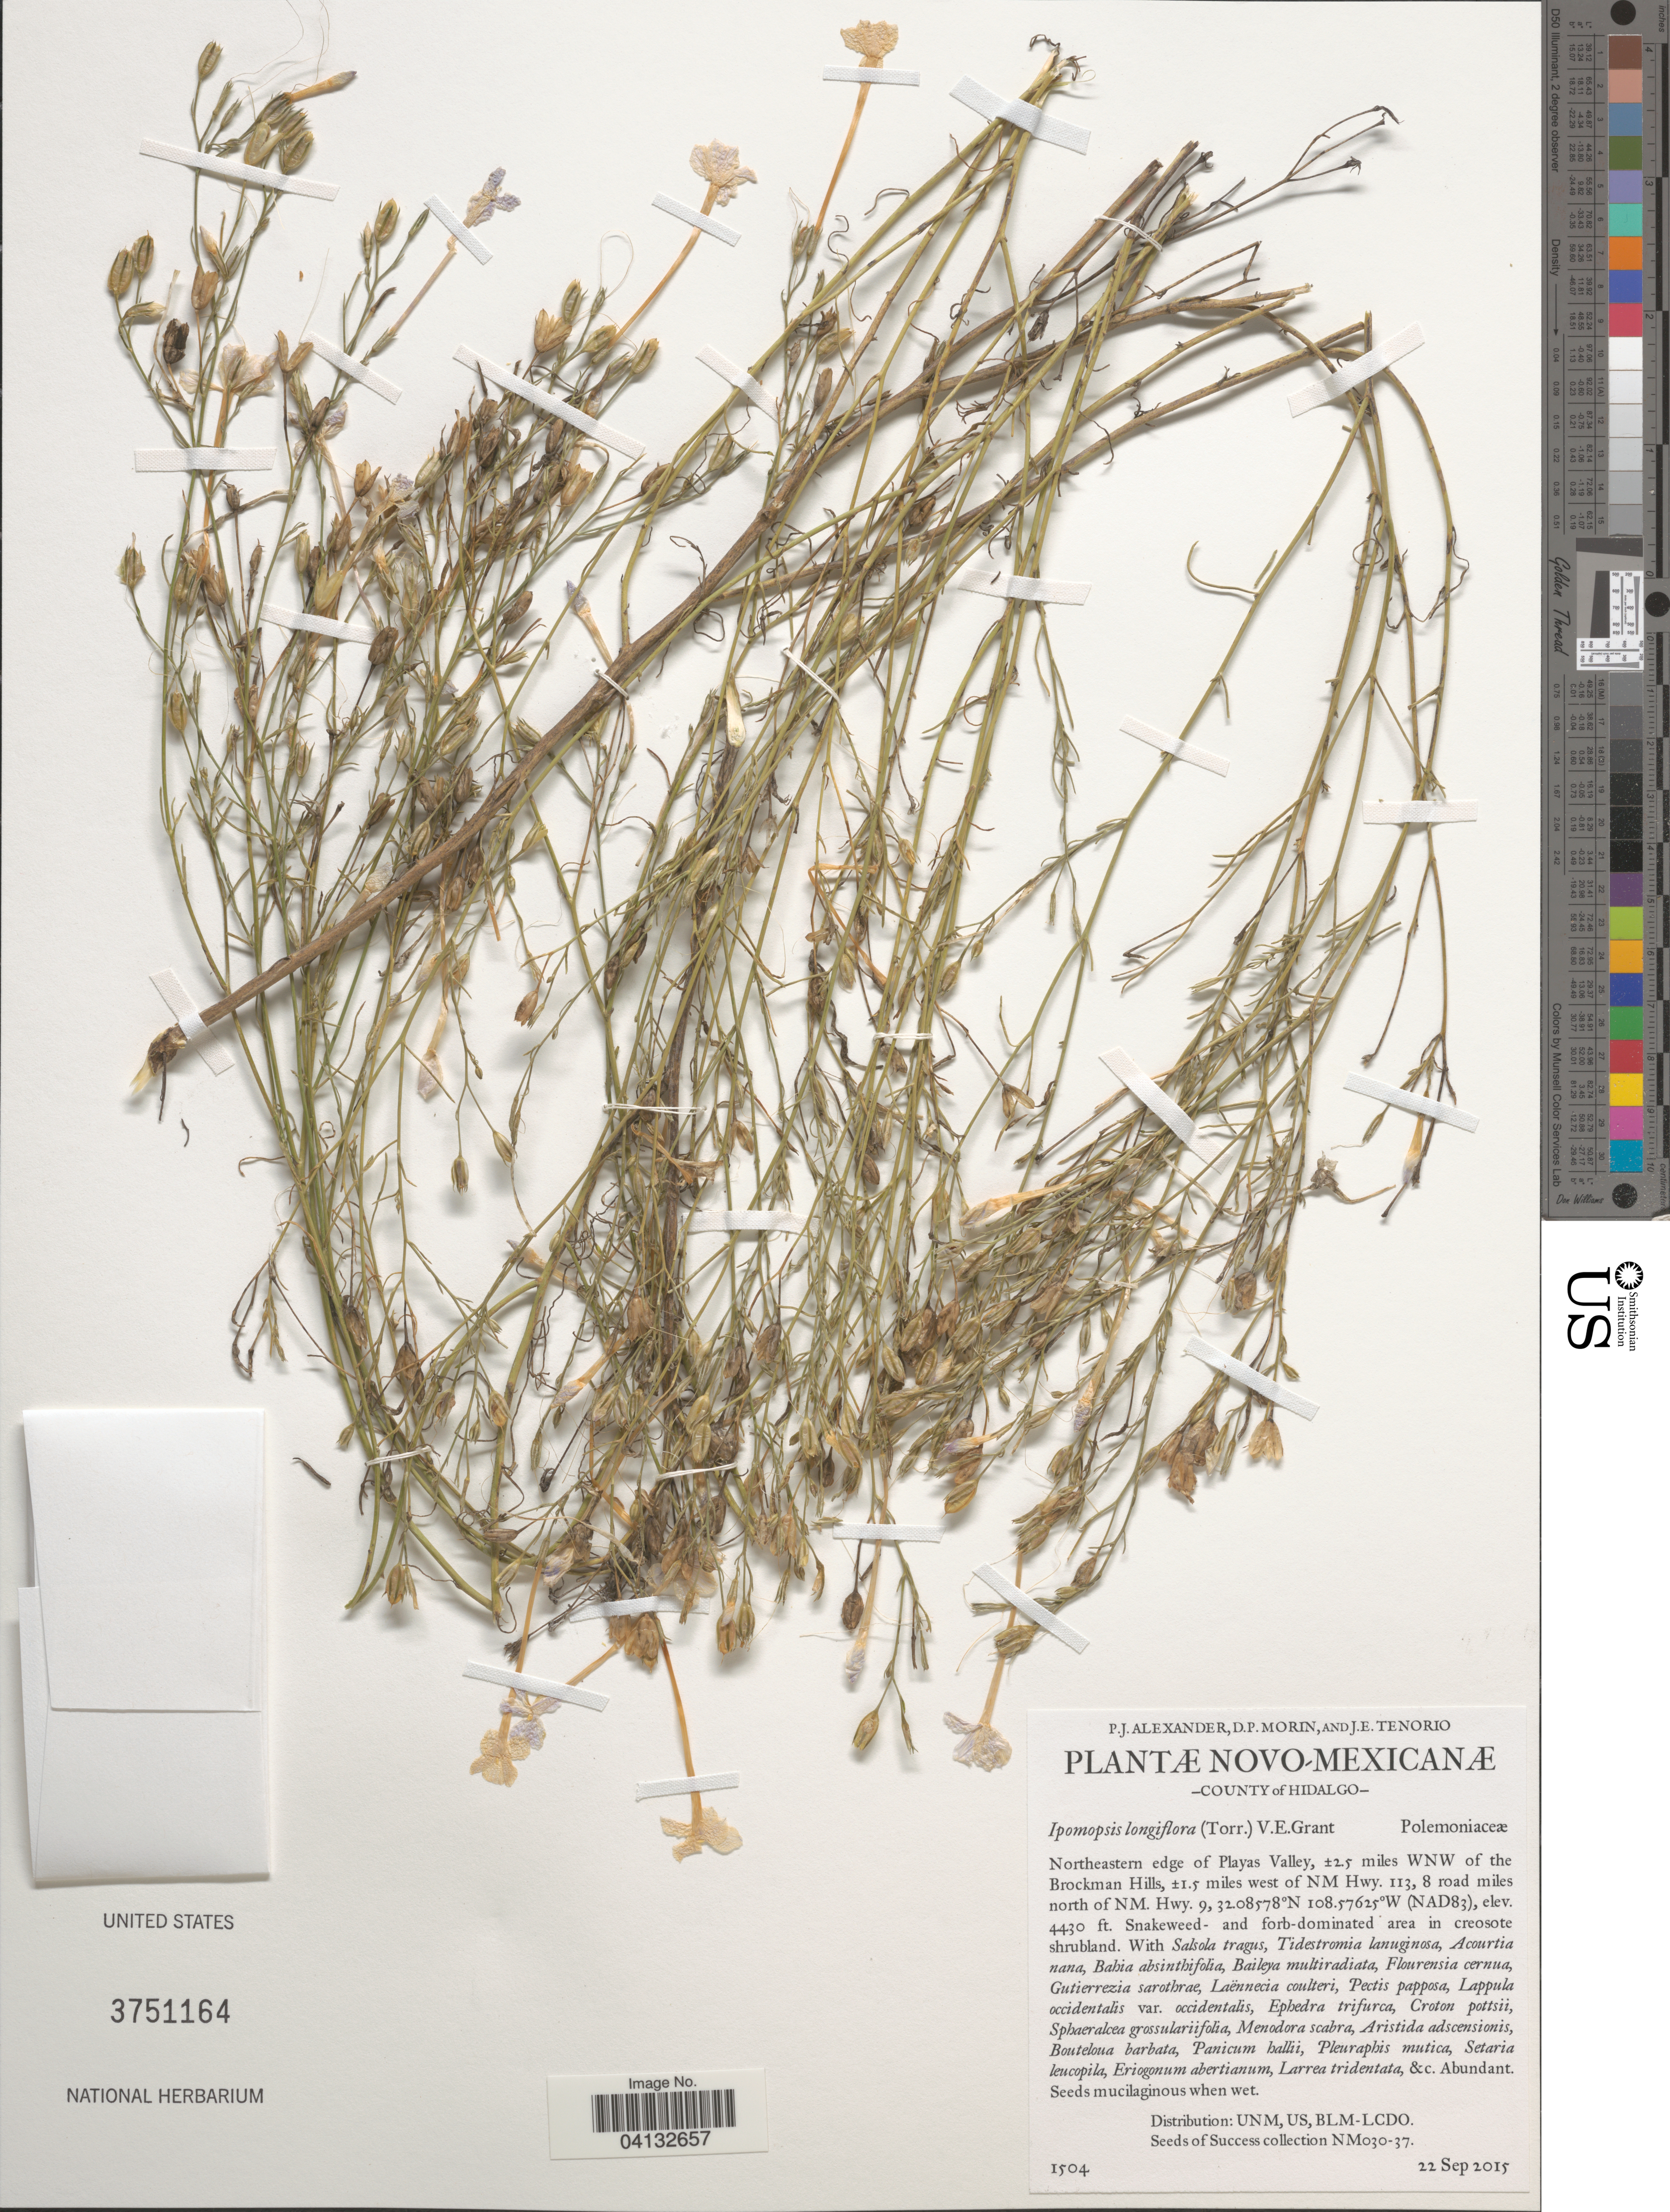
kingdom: Plantae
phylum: Tracheophyta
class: Magnoliopsida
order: Ericales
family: Polemoniaceae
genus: Ipomopsis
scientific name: Ipomopsis longiflora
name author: (Torr.) V.E. Grant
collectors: P. Alexander, D. Morin & J. Tenorio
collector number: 1504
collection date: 2015-09-22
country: United States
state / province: New Mexico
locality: County of Hidalgo. Northeastern edge of Playas Valley, ±2.5 miles WNW of the Brockman Hills, ±1.5 miles west of NM Hwy. 113, 8 road miles north of NM. Hwy. 9.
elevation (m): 1350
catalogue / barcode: US 3751164